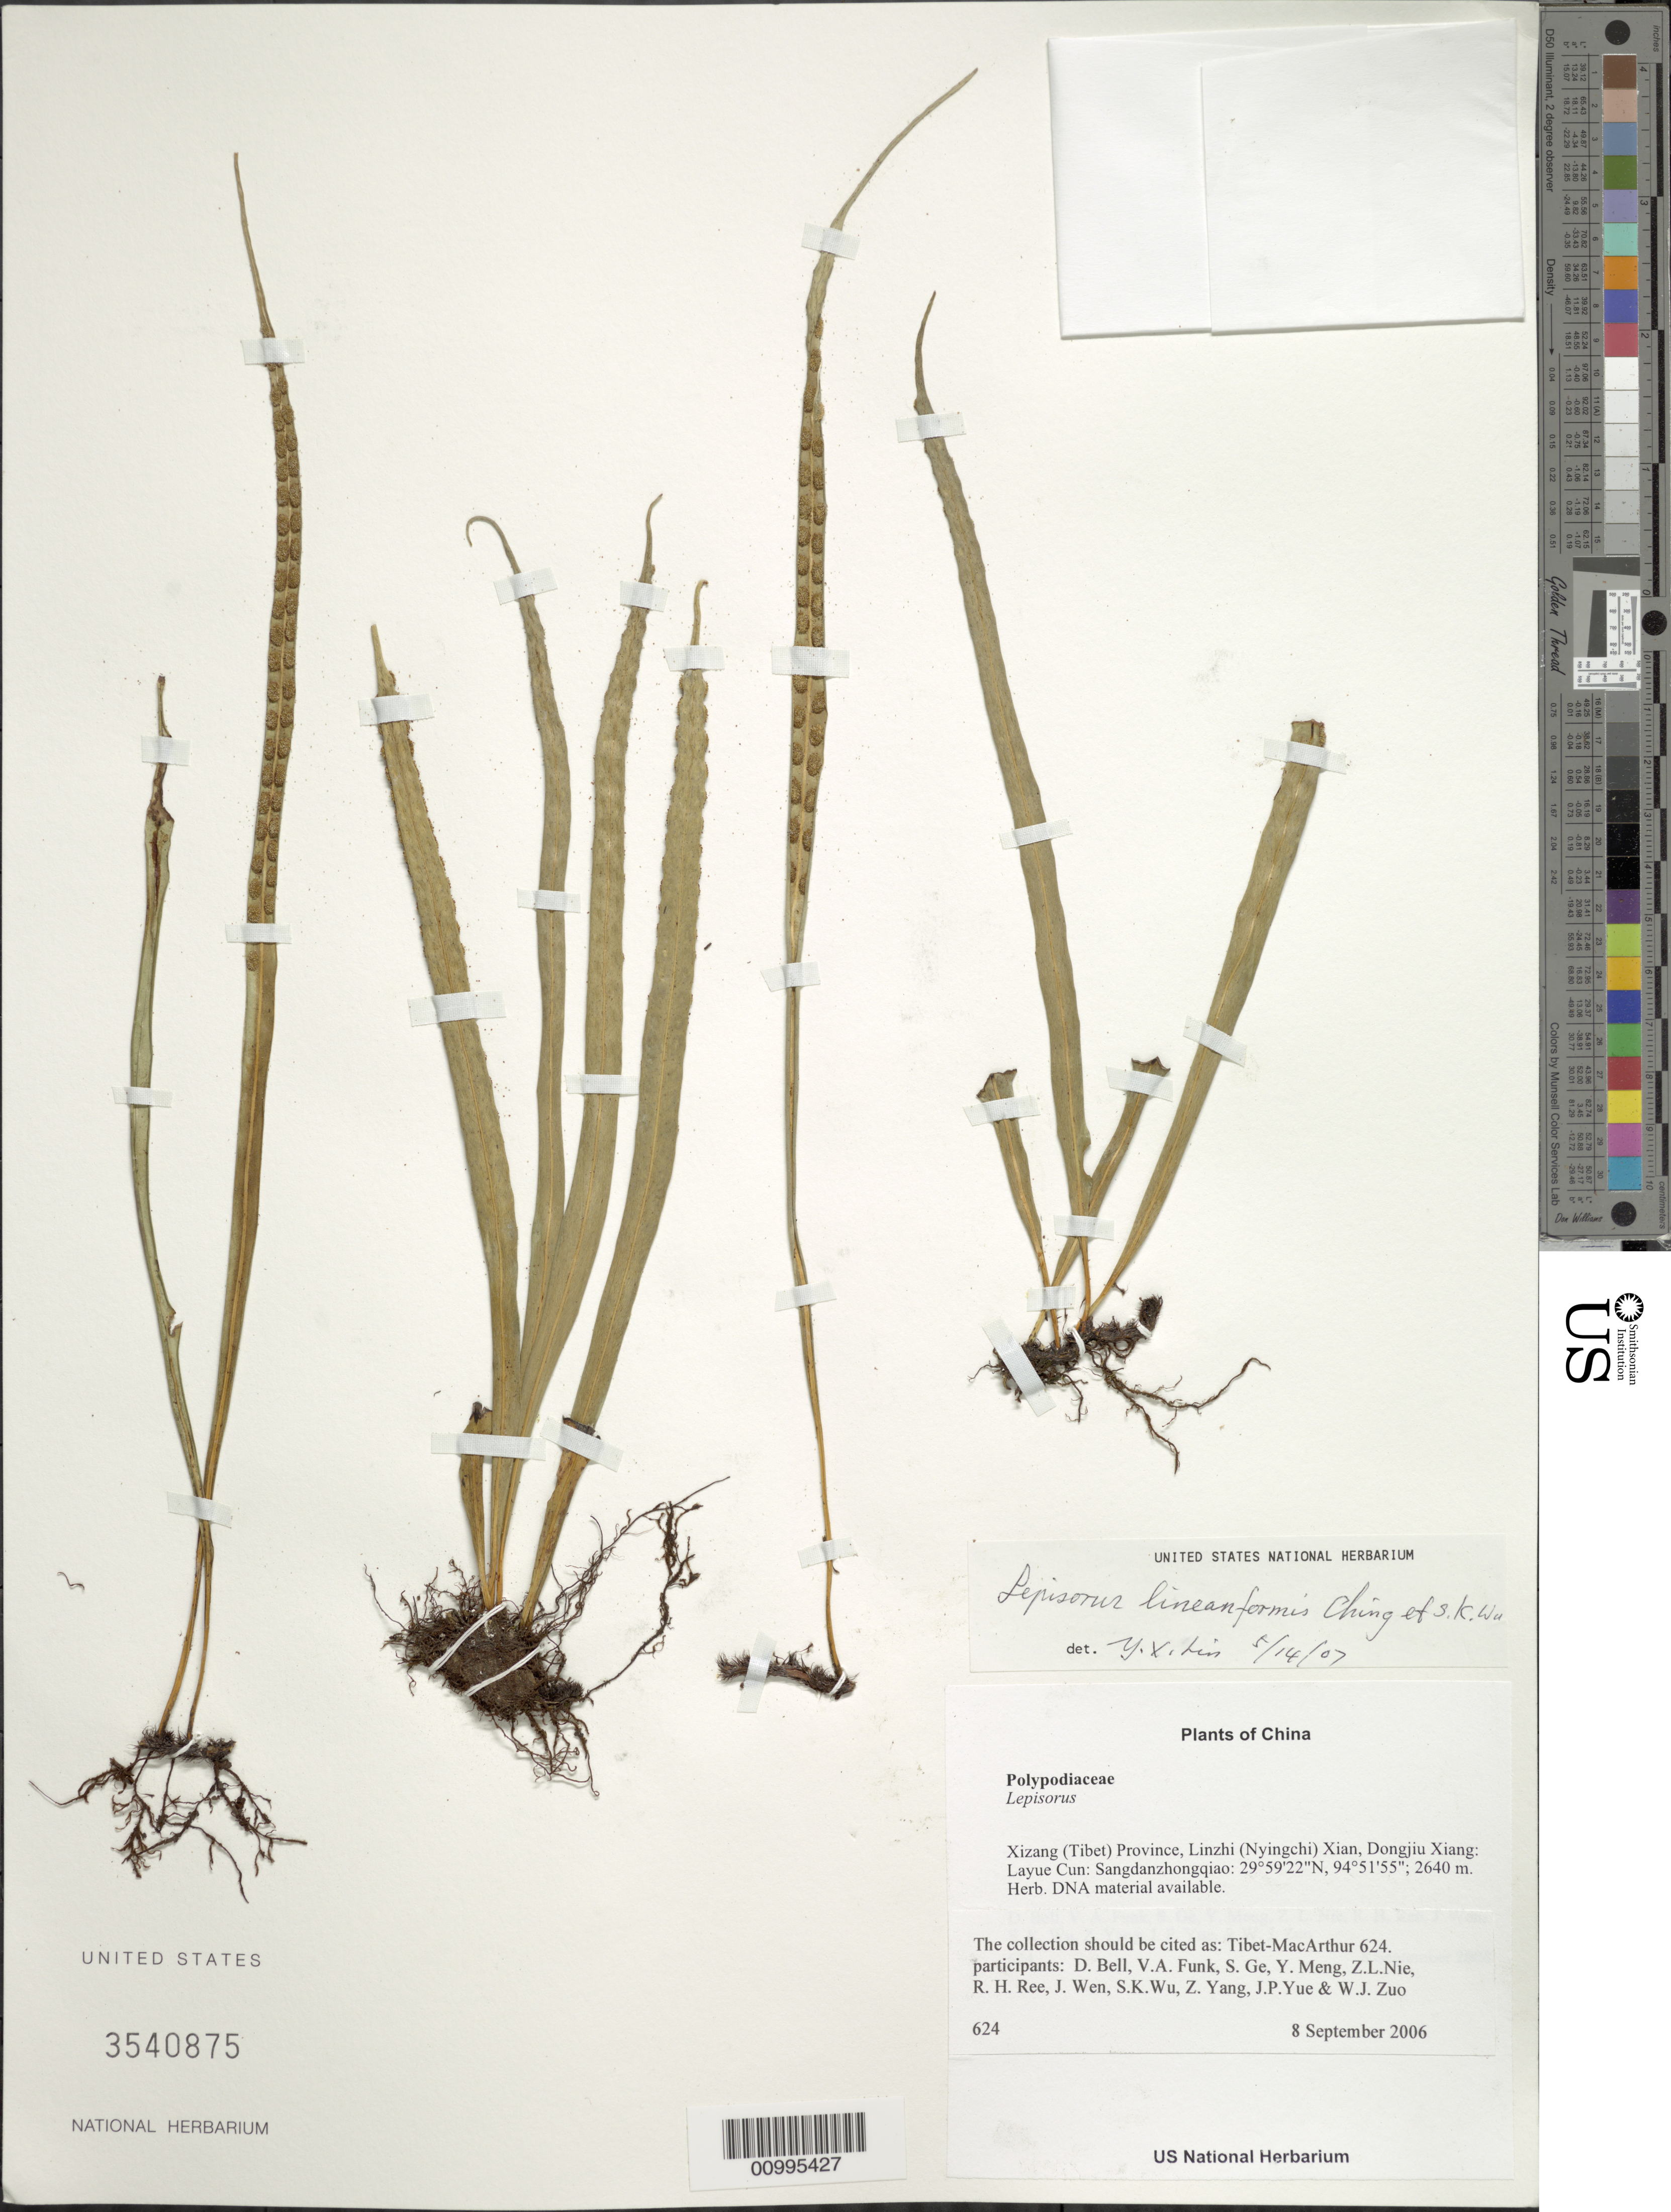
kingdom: Plantae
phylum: Tracheophyta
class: Polypodiopsida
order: Polypodiales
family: Polypodiaceae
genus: Lepisorus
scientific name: Lepisorus lineariformis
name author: Ching & S.K. Wu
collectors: Tibet-MacArthur, D. A. Bell, V. Funk, S. Ge, Y. Meng, Z. Nie, R. Ree, J. Wen, S. K. Wu, Z. Yang, J. Yue & W. Zuo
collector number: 624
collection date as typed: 08 Sep 2006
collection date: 2006-09-08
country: China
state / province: Xizang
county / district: Linzhi (Nyingchi) Xian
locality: Dongjiu Xiang: Layue Cun: Sangdanzhongqiao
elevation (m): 2640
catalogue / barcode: US 3540875